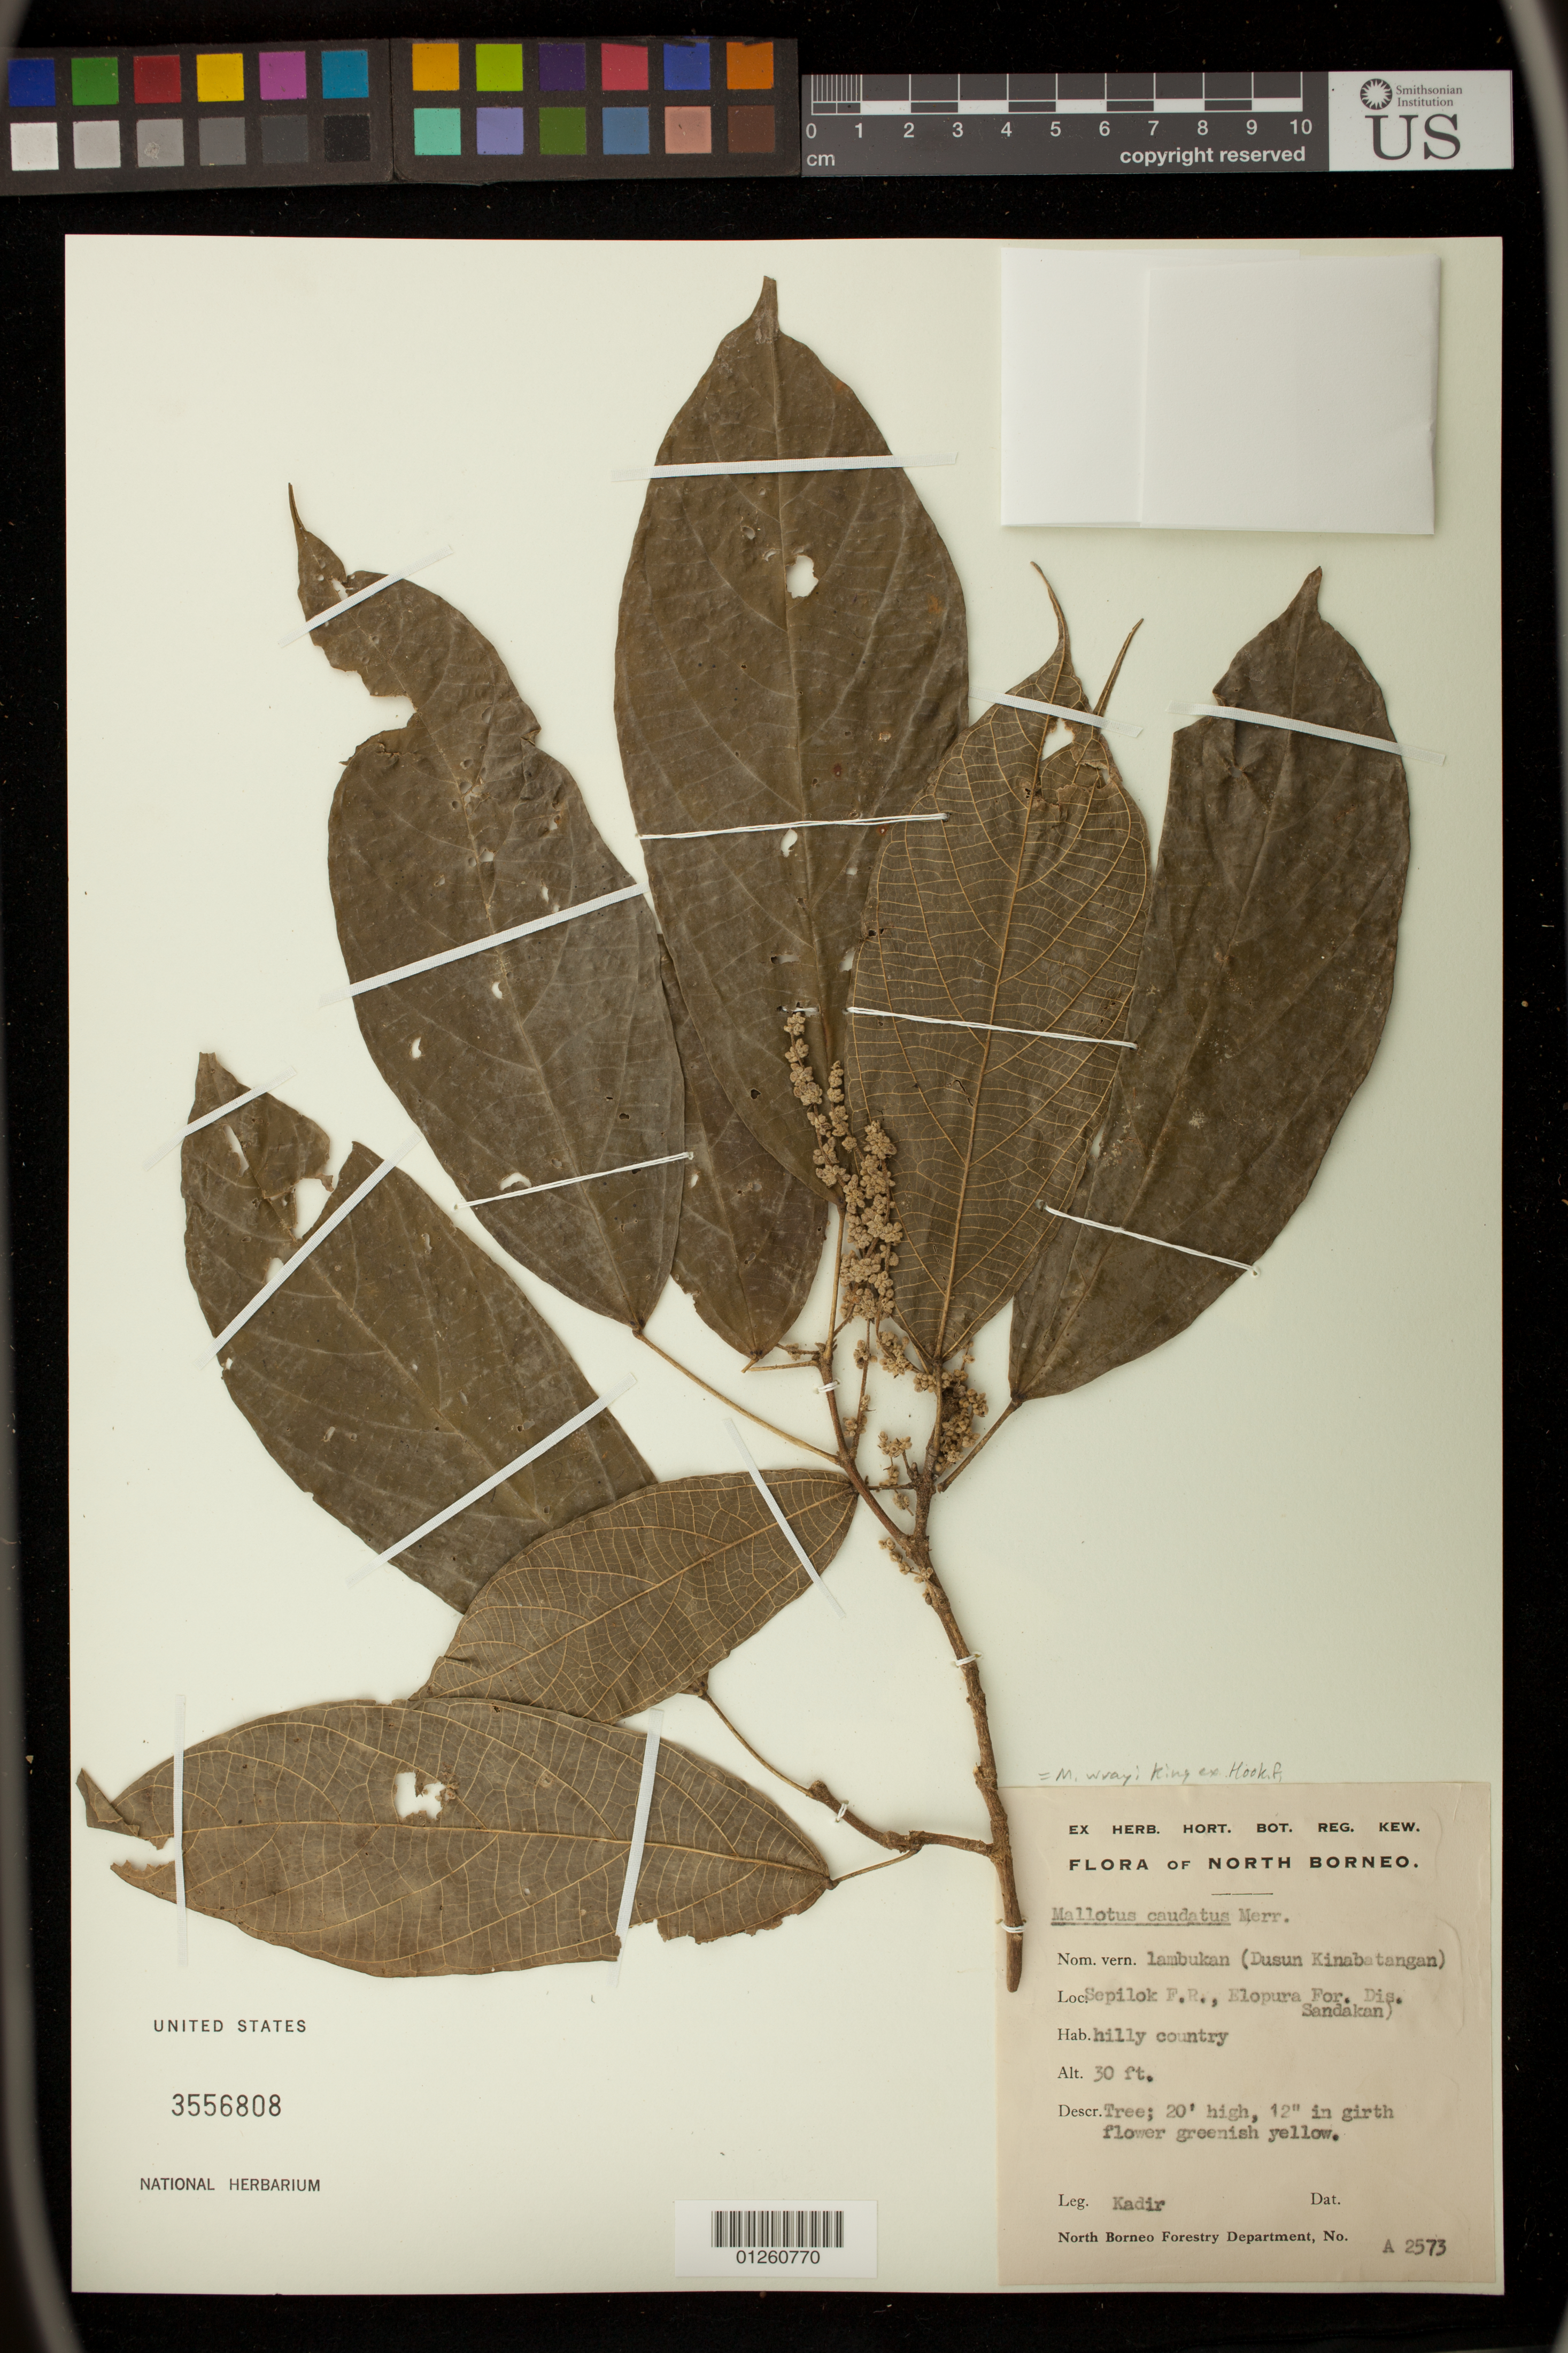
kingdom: Plantae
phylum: Tracheophyta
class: Magnoliopsida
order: Malpighiales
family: Euphorbiaceae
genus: Mallotus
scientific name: Mallotus trinervius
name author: (K. Schum. & Lauterb.) Pax & K. Hoffm.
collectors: -. Kadir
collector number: A 2573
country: Malaysia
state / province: Sabah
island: Borneo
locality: North Borneo. Sepilok F. R., Elopura For. Dis. Sandakan.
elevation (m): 9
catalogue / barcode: US 3556808